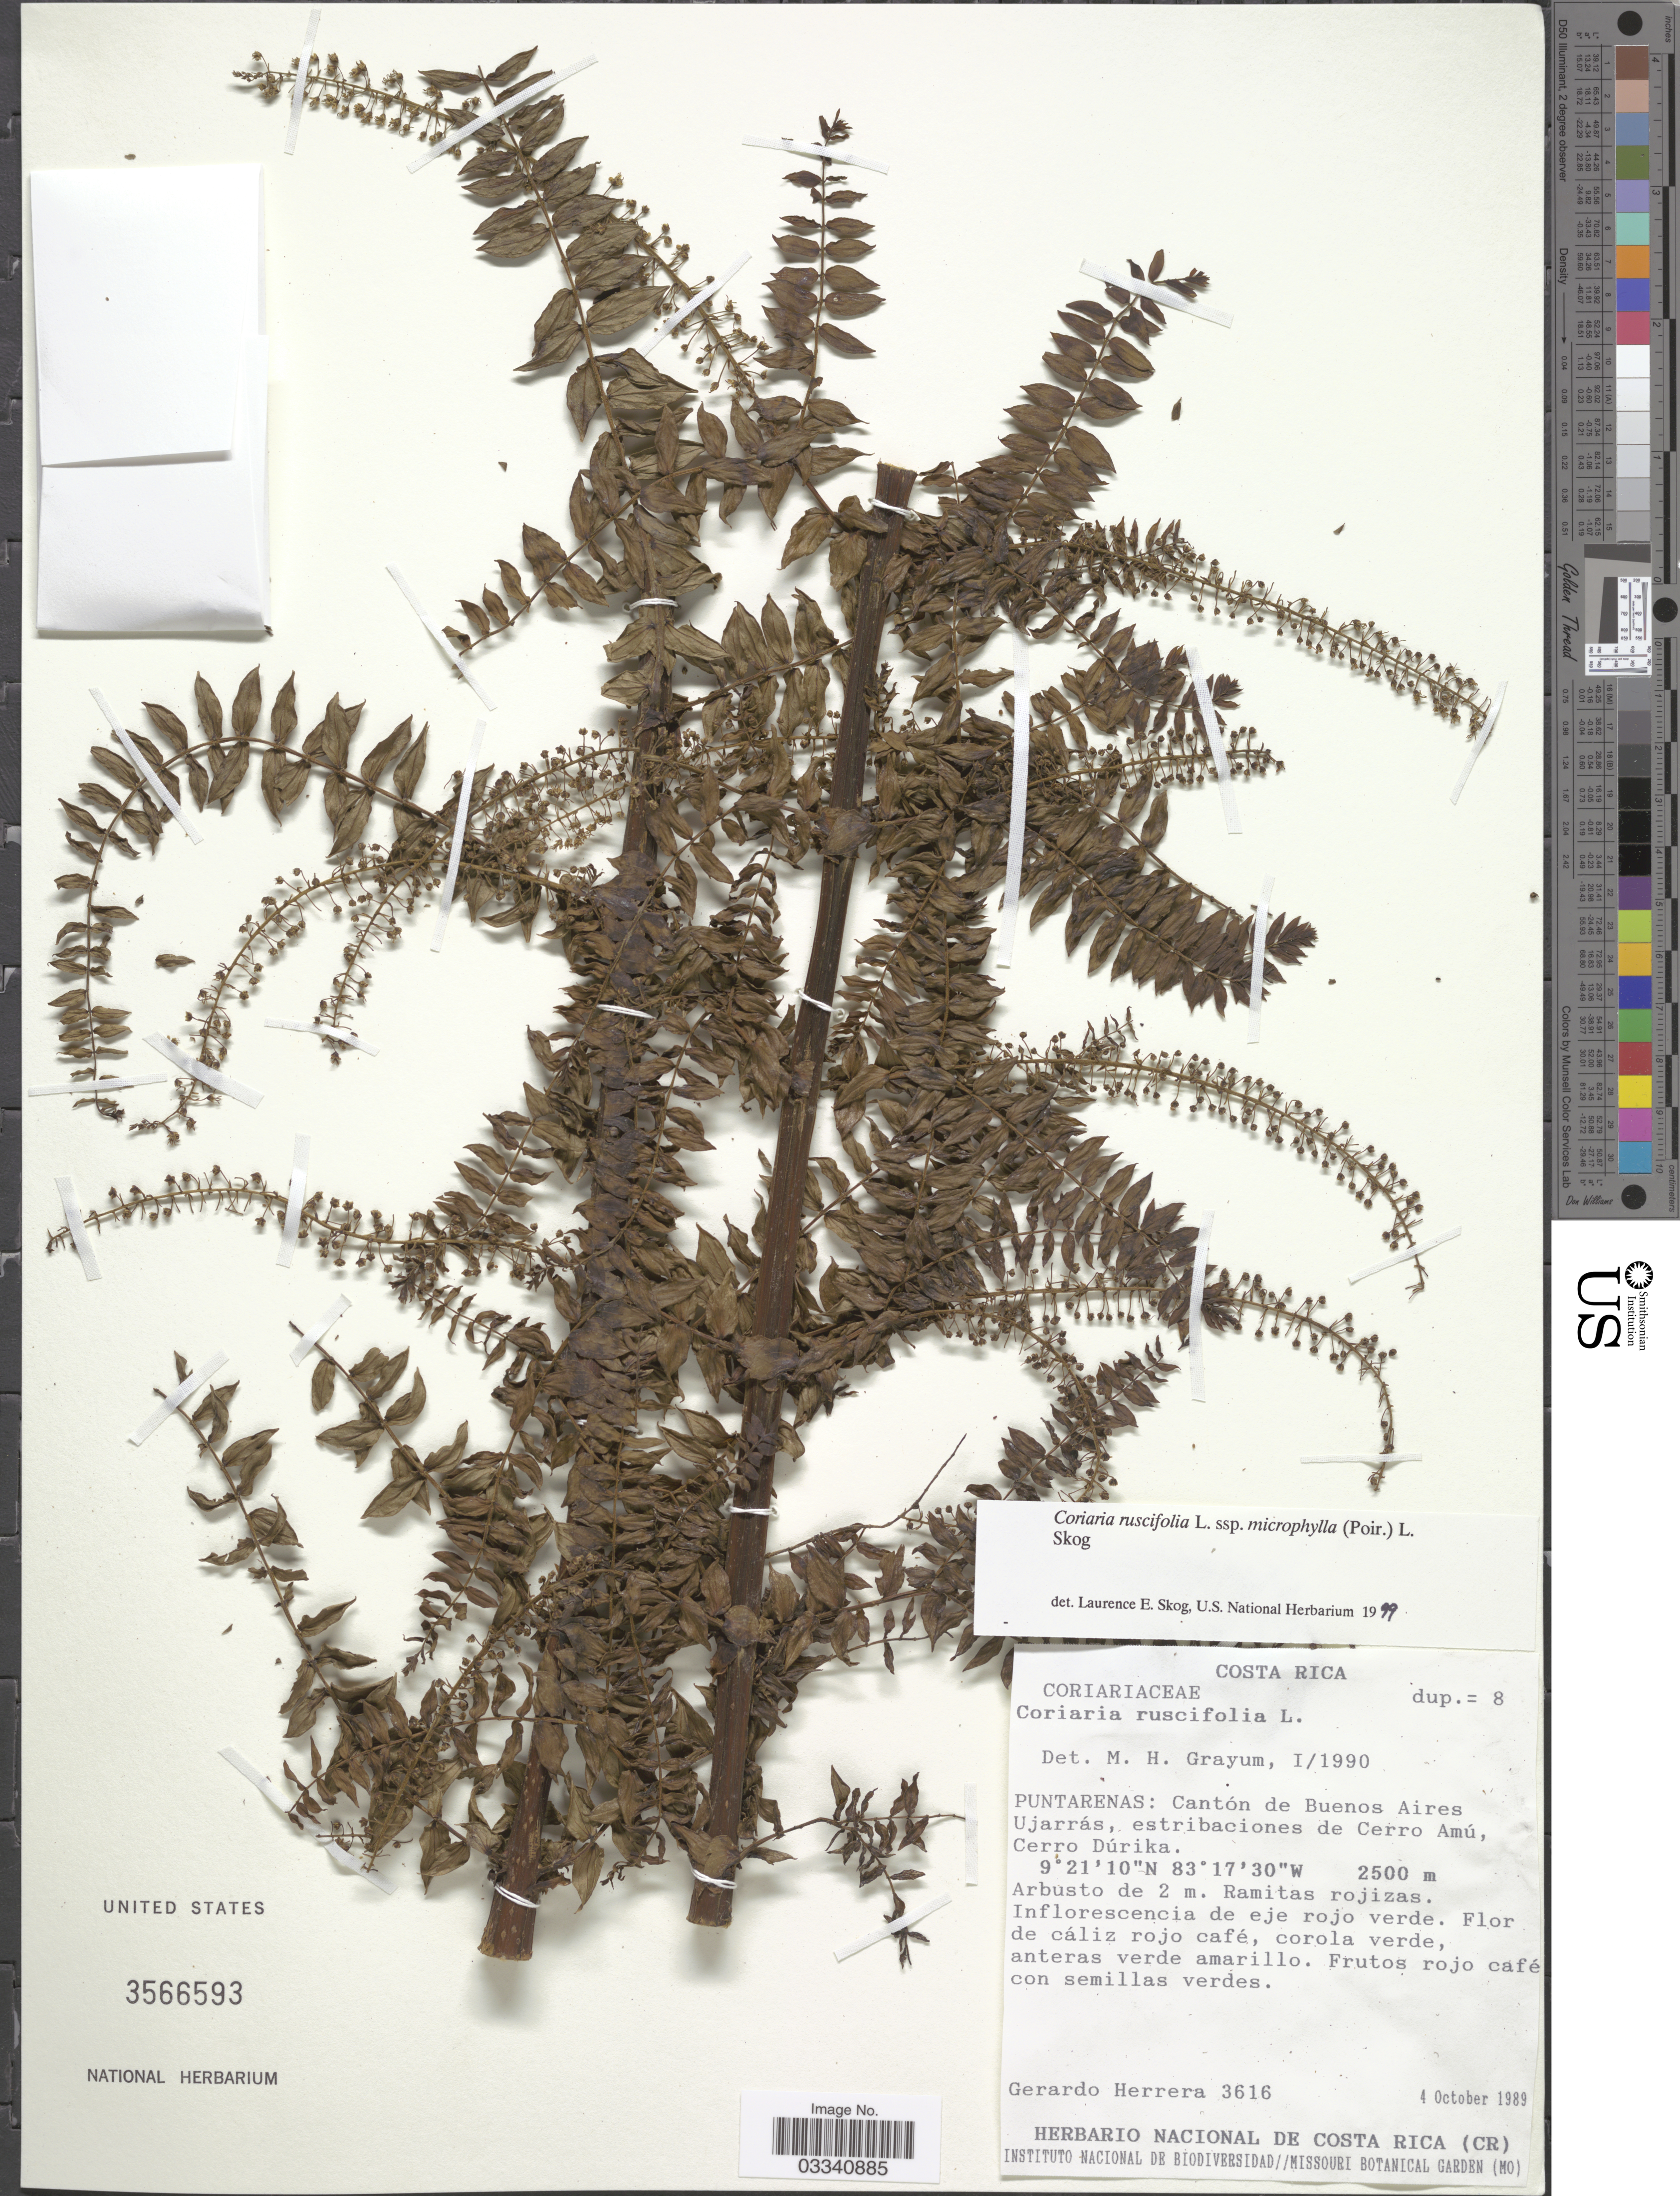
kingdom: Plantae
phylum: Tracheophyta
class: Magnoliopsida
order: Cucurbitales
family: Coriariaceae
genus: Coriaria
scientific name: Coriaria ruscifolia subsp. microphylla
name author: (Poir.) L.E. Skog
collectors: G. Herrera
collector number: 3616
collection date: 1989-10-04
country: Costa Rica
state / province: Puntarenas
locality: Cantón de Buenos Aires Ujarrás, estribaciones de Cerro Amú, Cerro Dúrika.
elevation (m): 2500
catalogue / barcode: US 3566593